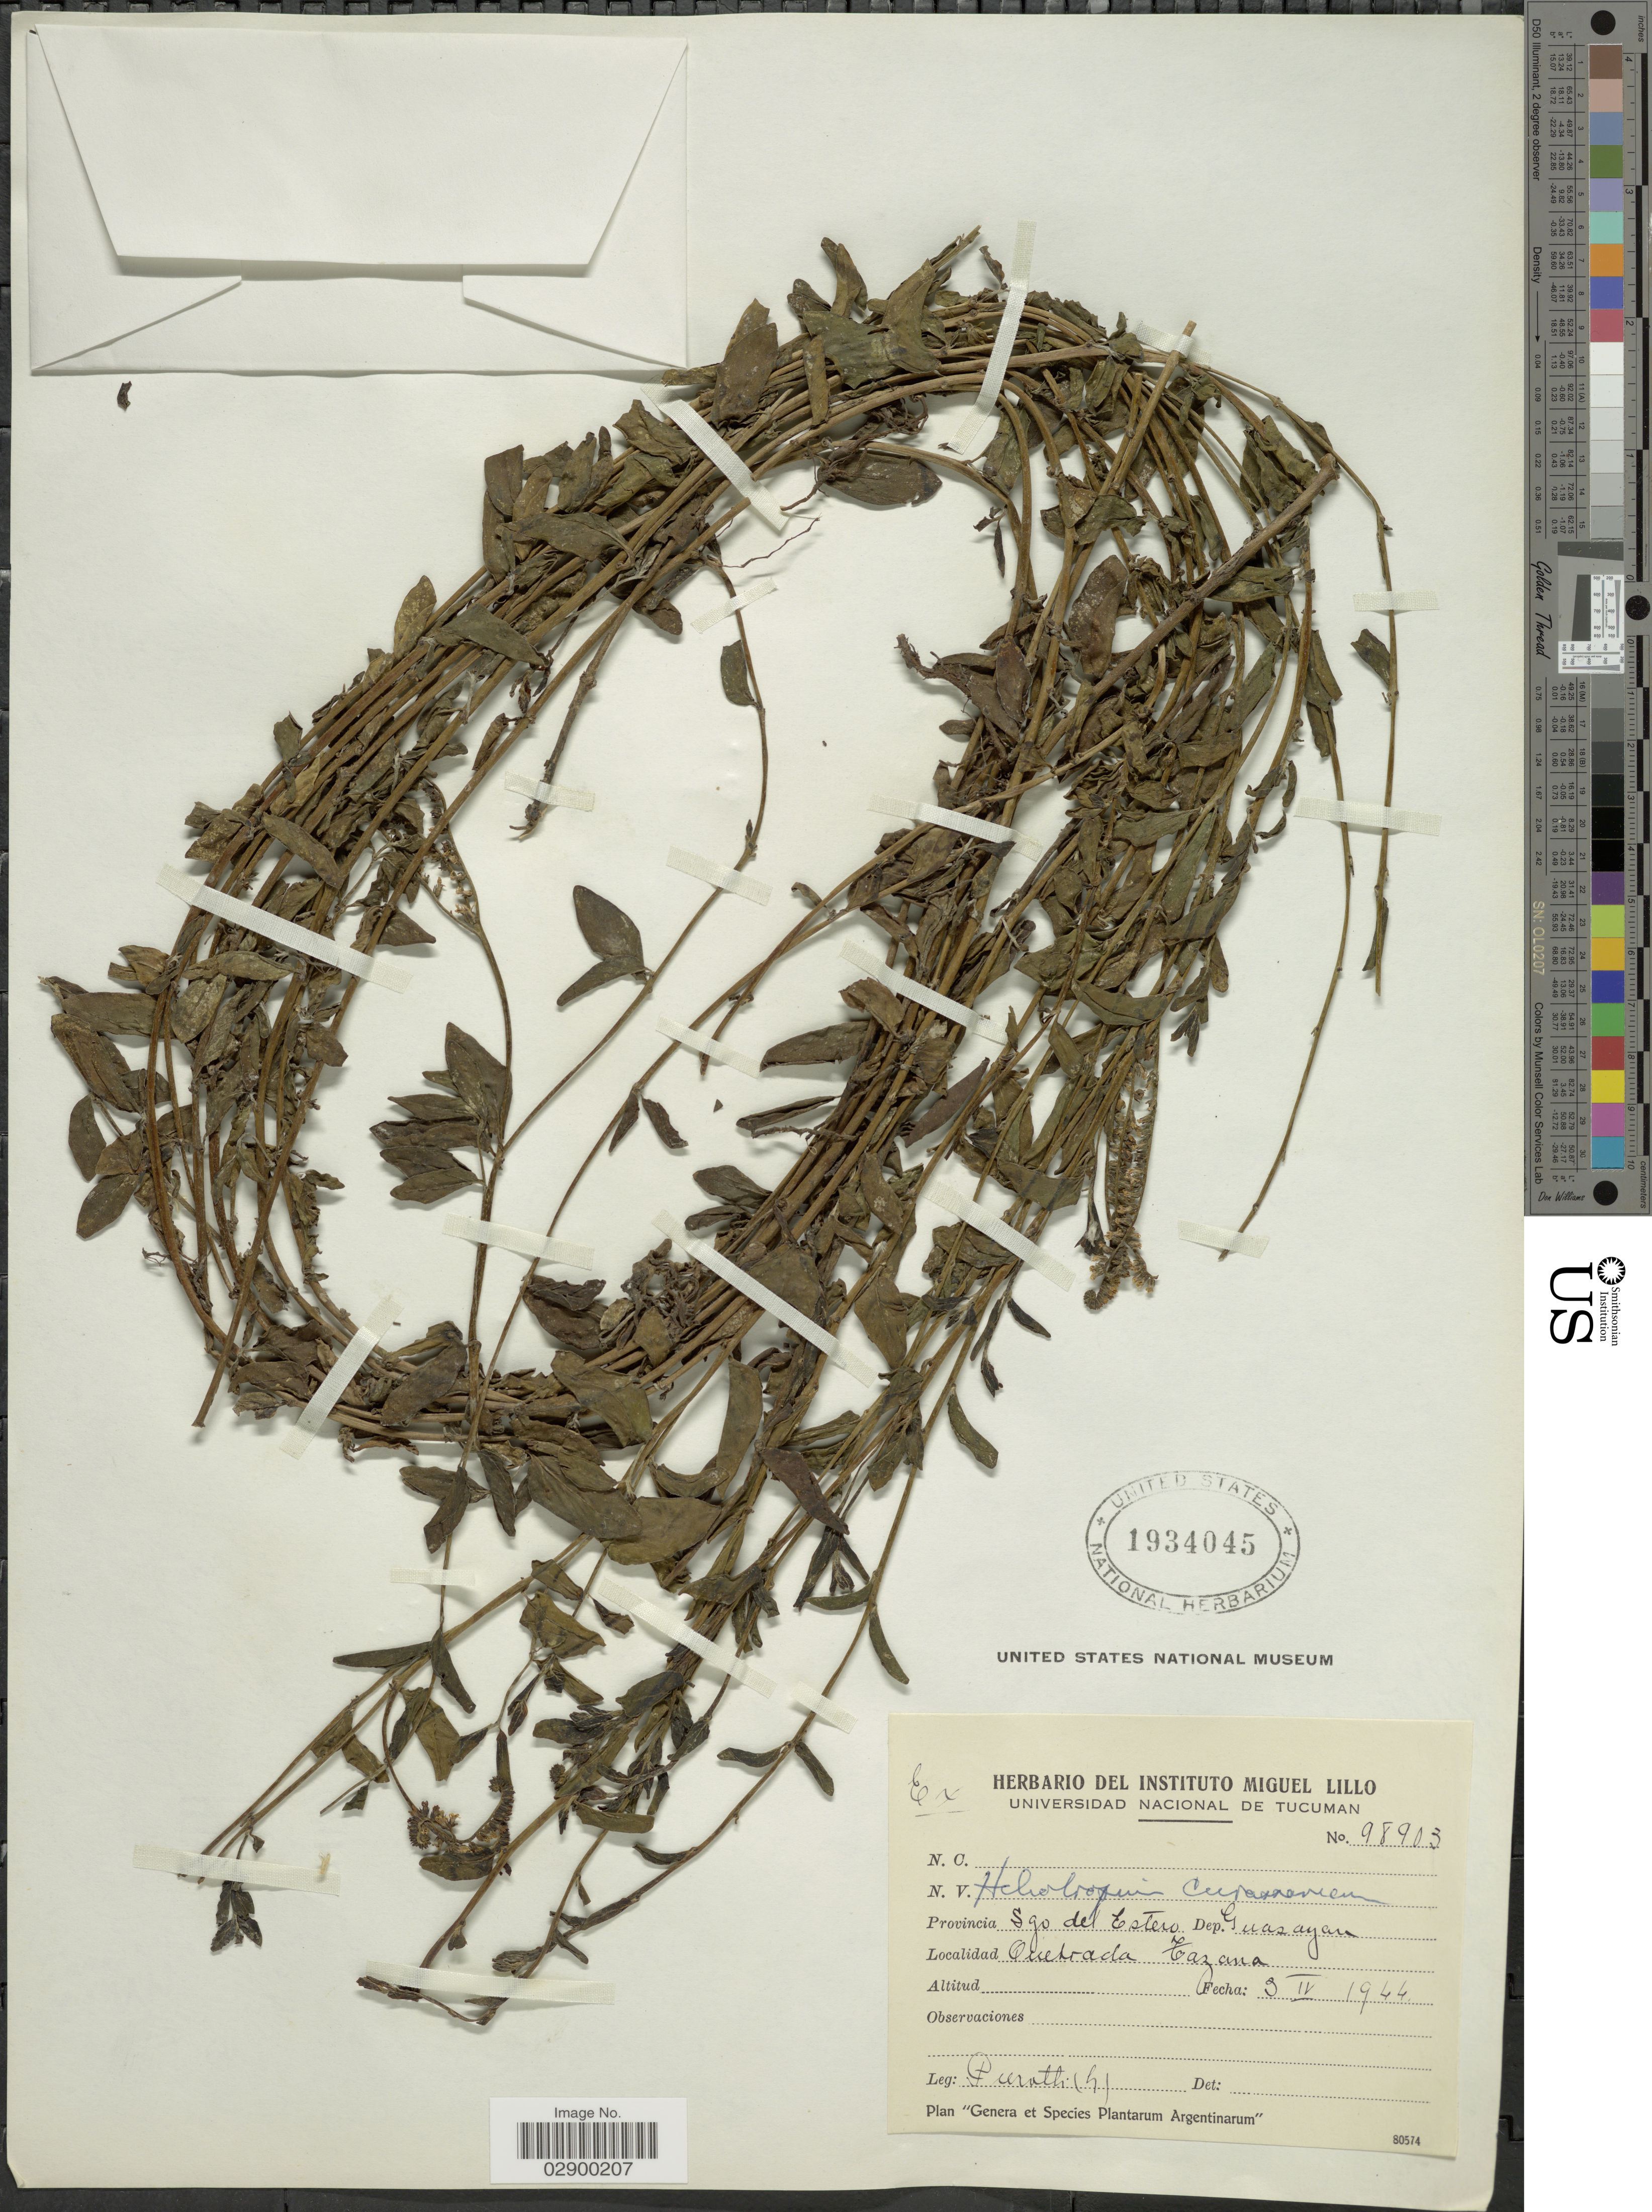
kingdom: Plantae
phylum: Tracheophyta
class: Magnoliopsida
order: Boraginales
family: Heliotropiaceae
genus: Heliotropium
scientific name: Heliotropium curassavicum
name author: L.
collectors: Pierotti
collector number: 4/98903?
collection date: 1944-04-09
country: Argentina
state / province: Santiago del Estero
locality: Provincia Sgo. del Estero, Dep. Guasayan, Quebrada Tazana.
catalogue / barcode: US 1934045